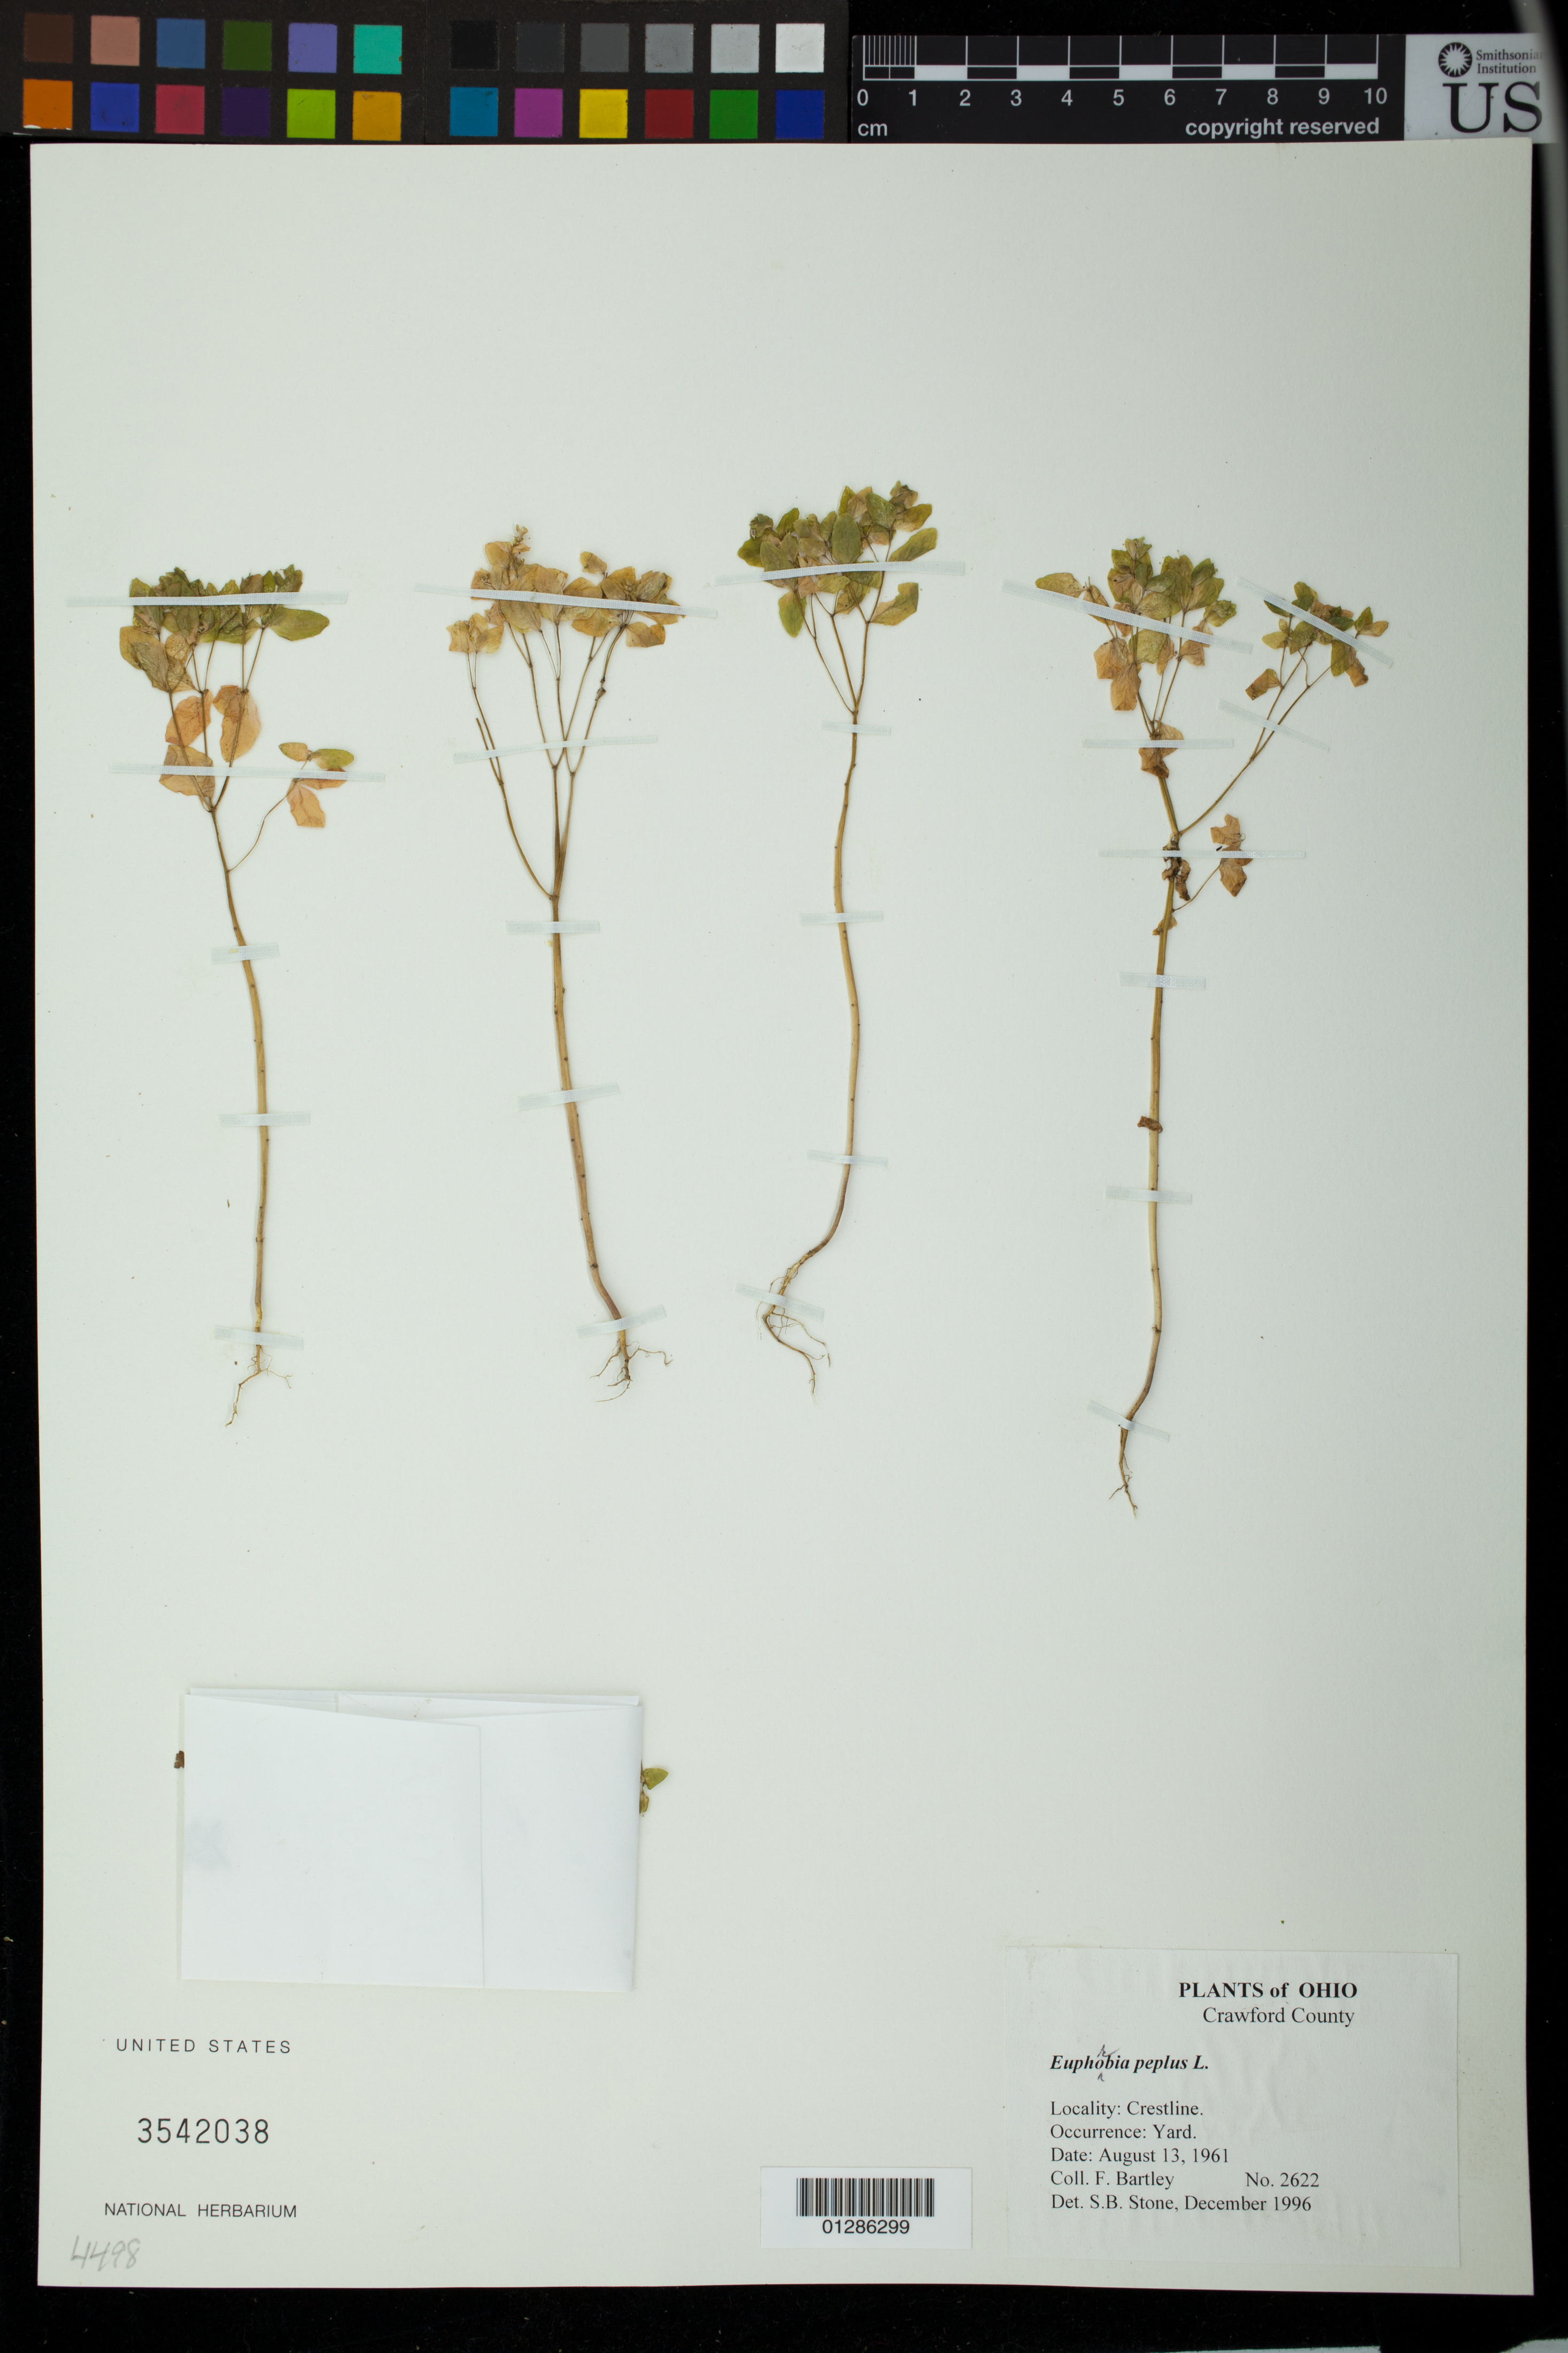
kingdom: Plantae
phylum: Tracheophyta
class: Magnoliopsida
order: Malpighiales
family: Euphorbiaceae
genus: Euphorbia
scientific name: Euphorbia peplus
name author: L.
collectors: F. Bartley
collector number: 2622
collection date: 1961-08-13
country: United States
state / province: Ohio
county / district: Crawford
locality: Crestline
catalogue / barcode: US 3542038